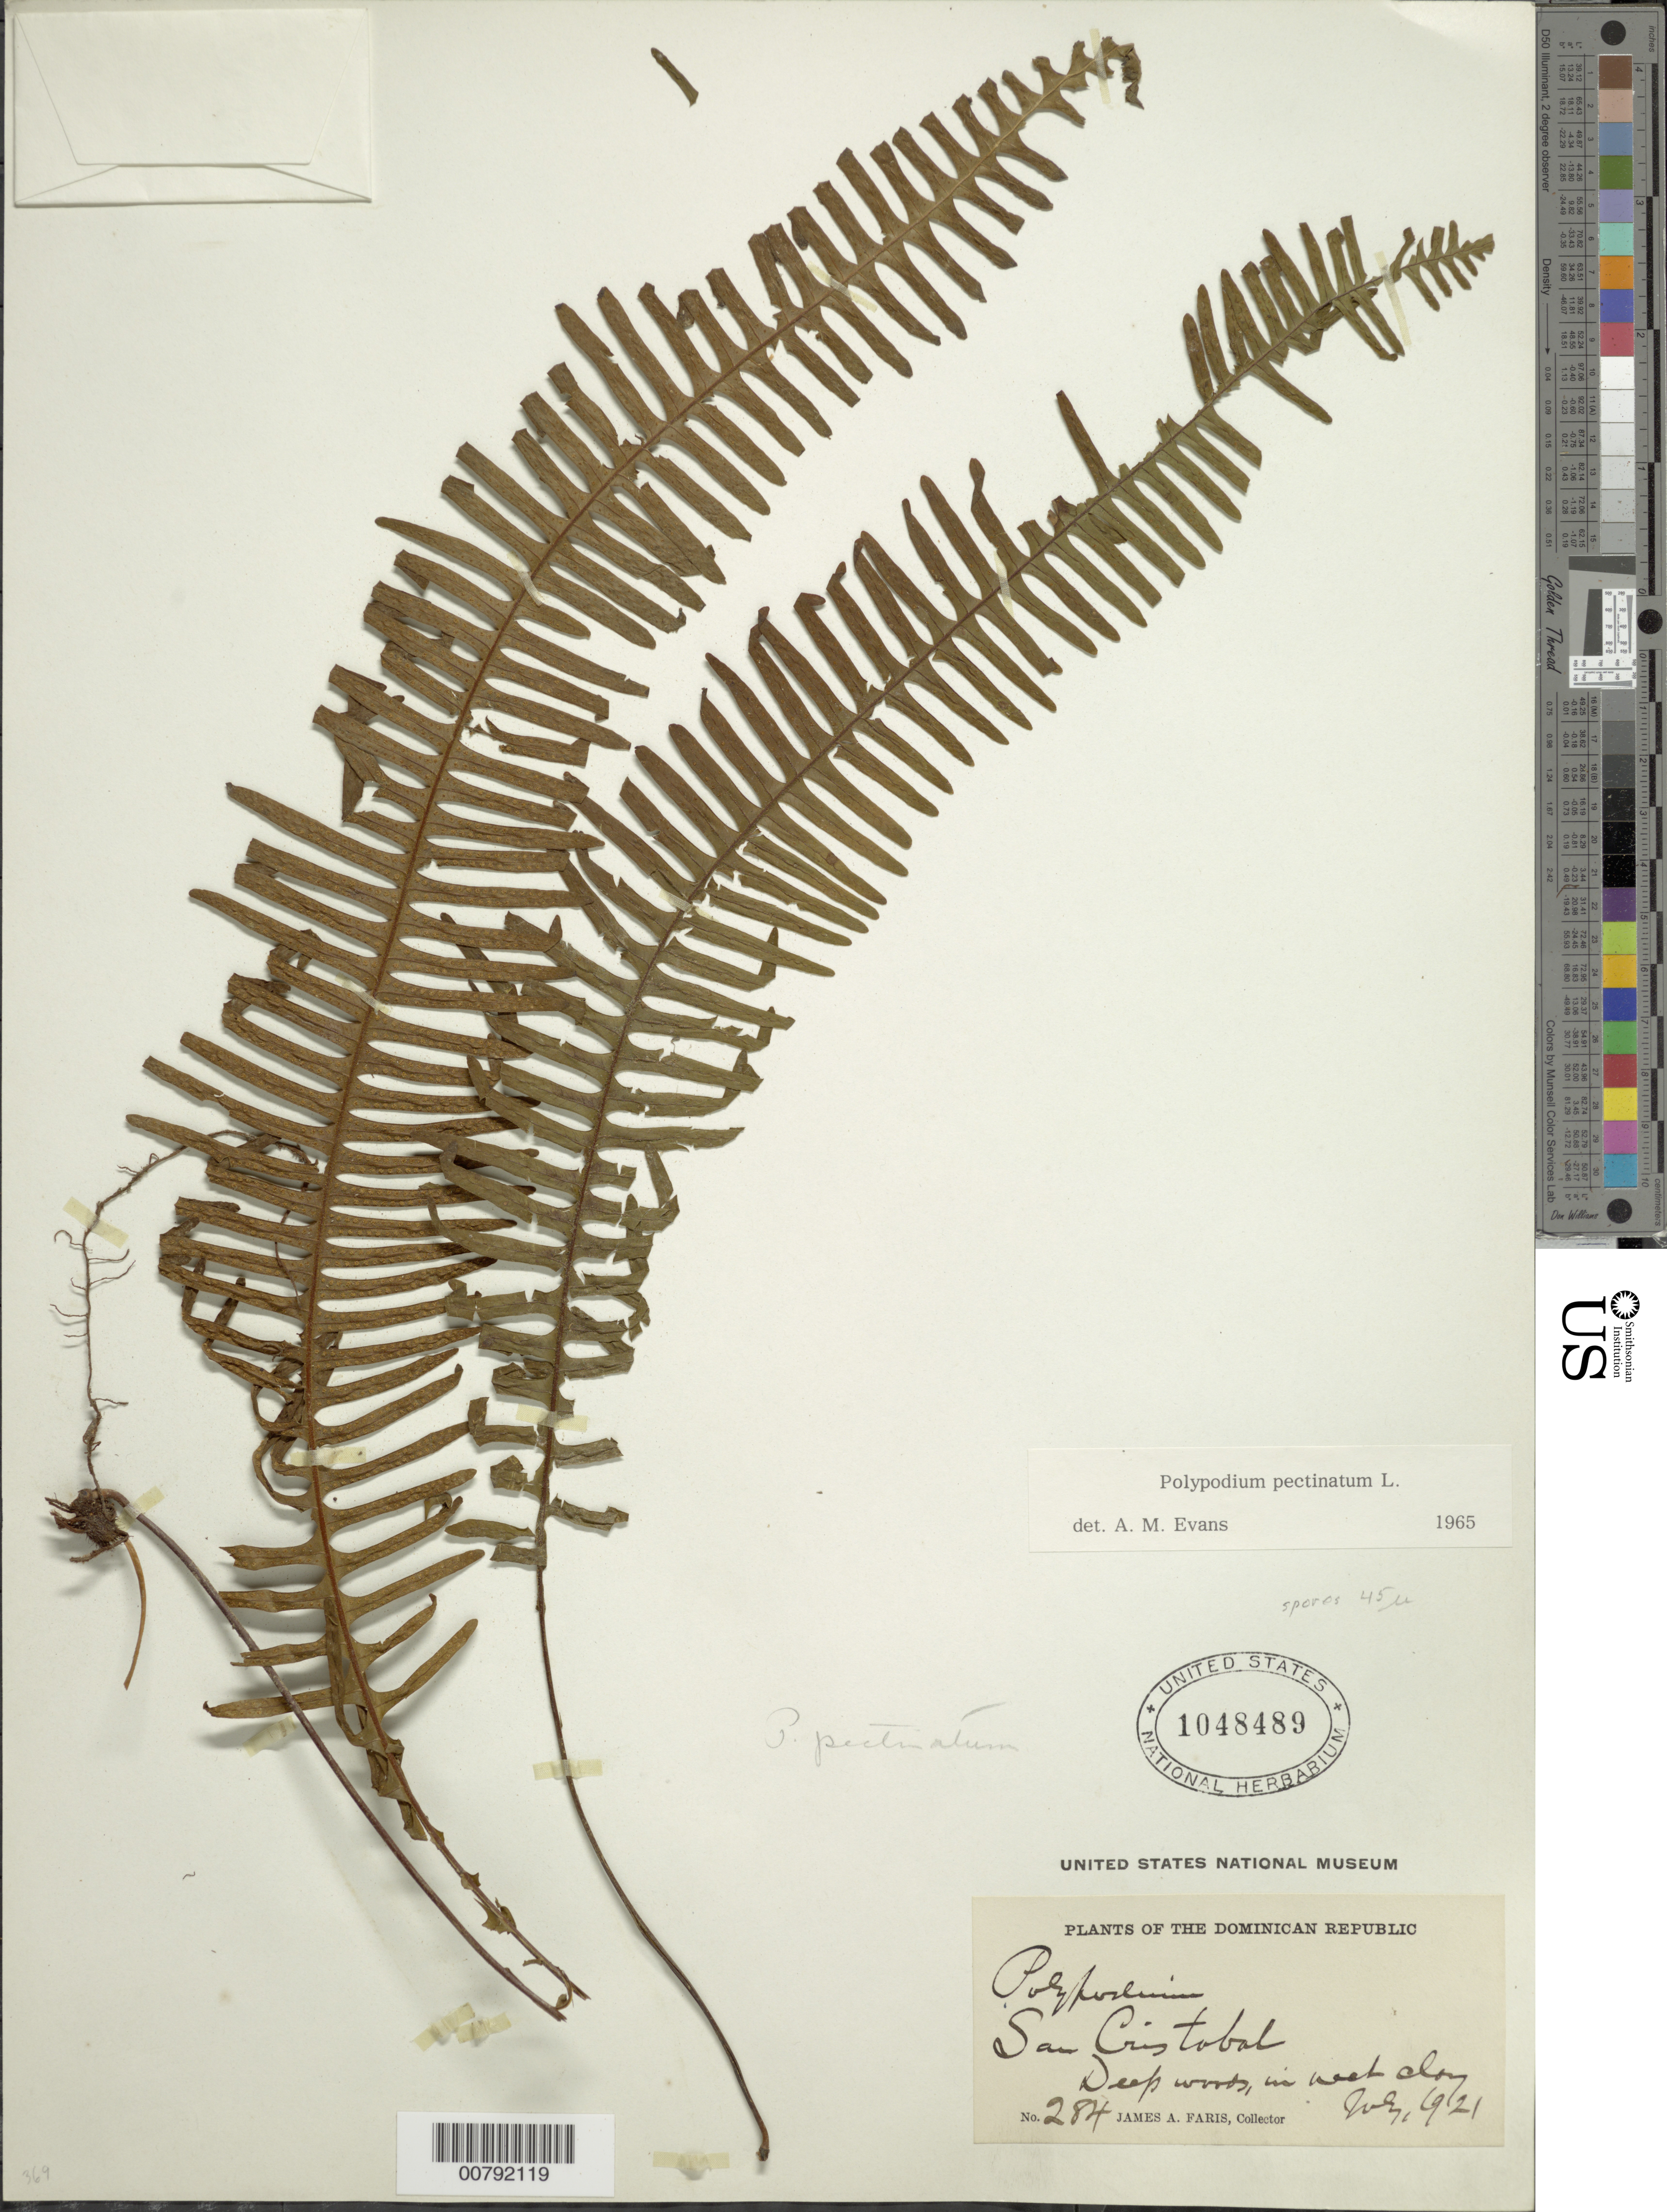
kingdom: Plantae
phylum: Tracheophyta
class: Polypodiopsida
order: Polypodiales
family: Polypodiaceae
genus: Pecluma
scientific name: Pecluma pectinata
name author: (L.) M.G. Price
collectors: J. Faris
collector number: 284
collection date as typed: Jul 1910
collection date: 1910-07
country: Dominican Republic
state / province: San Cristóbal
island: Hispaniola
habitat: Deep woods, in wet clay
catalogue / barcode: US 1048489